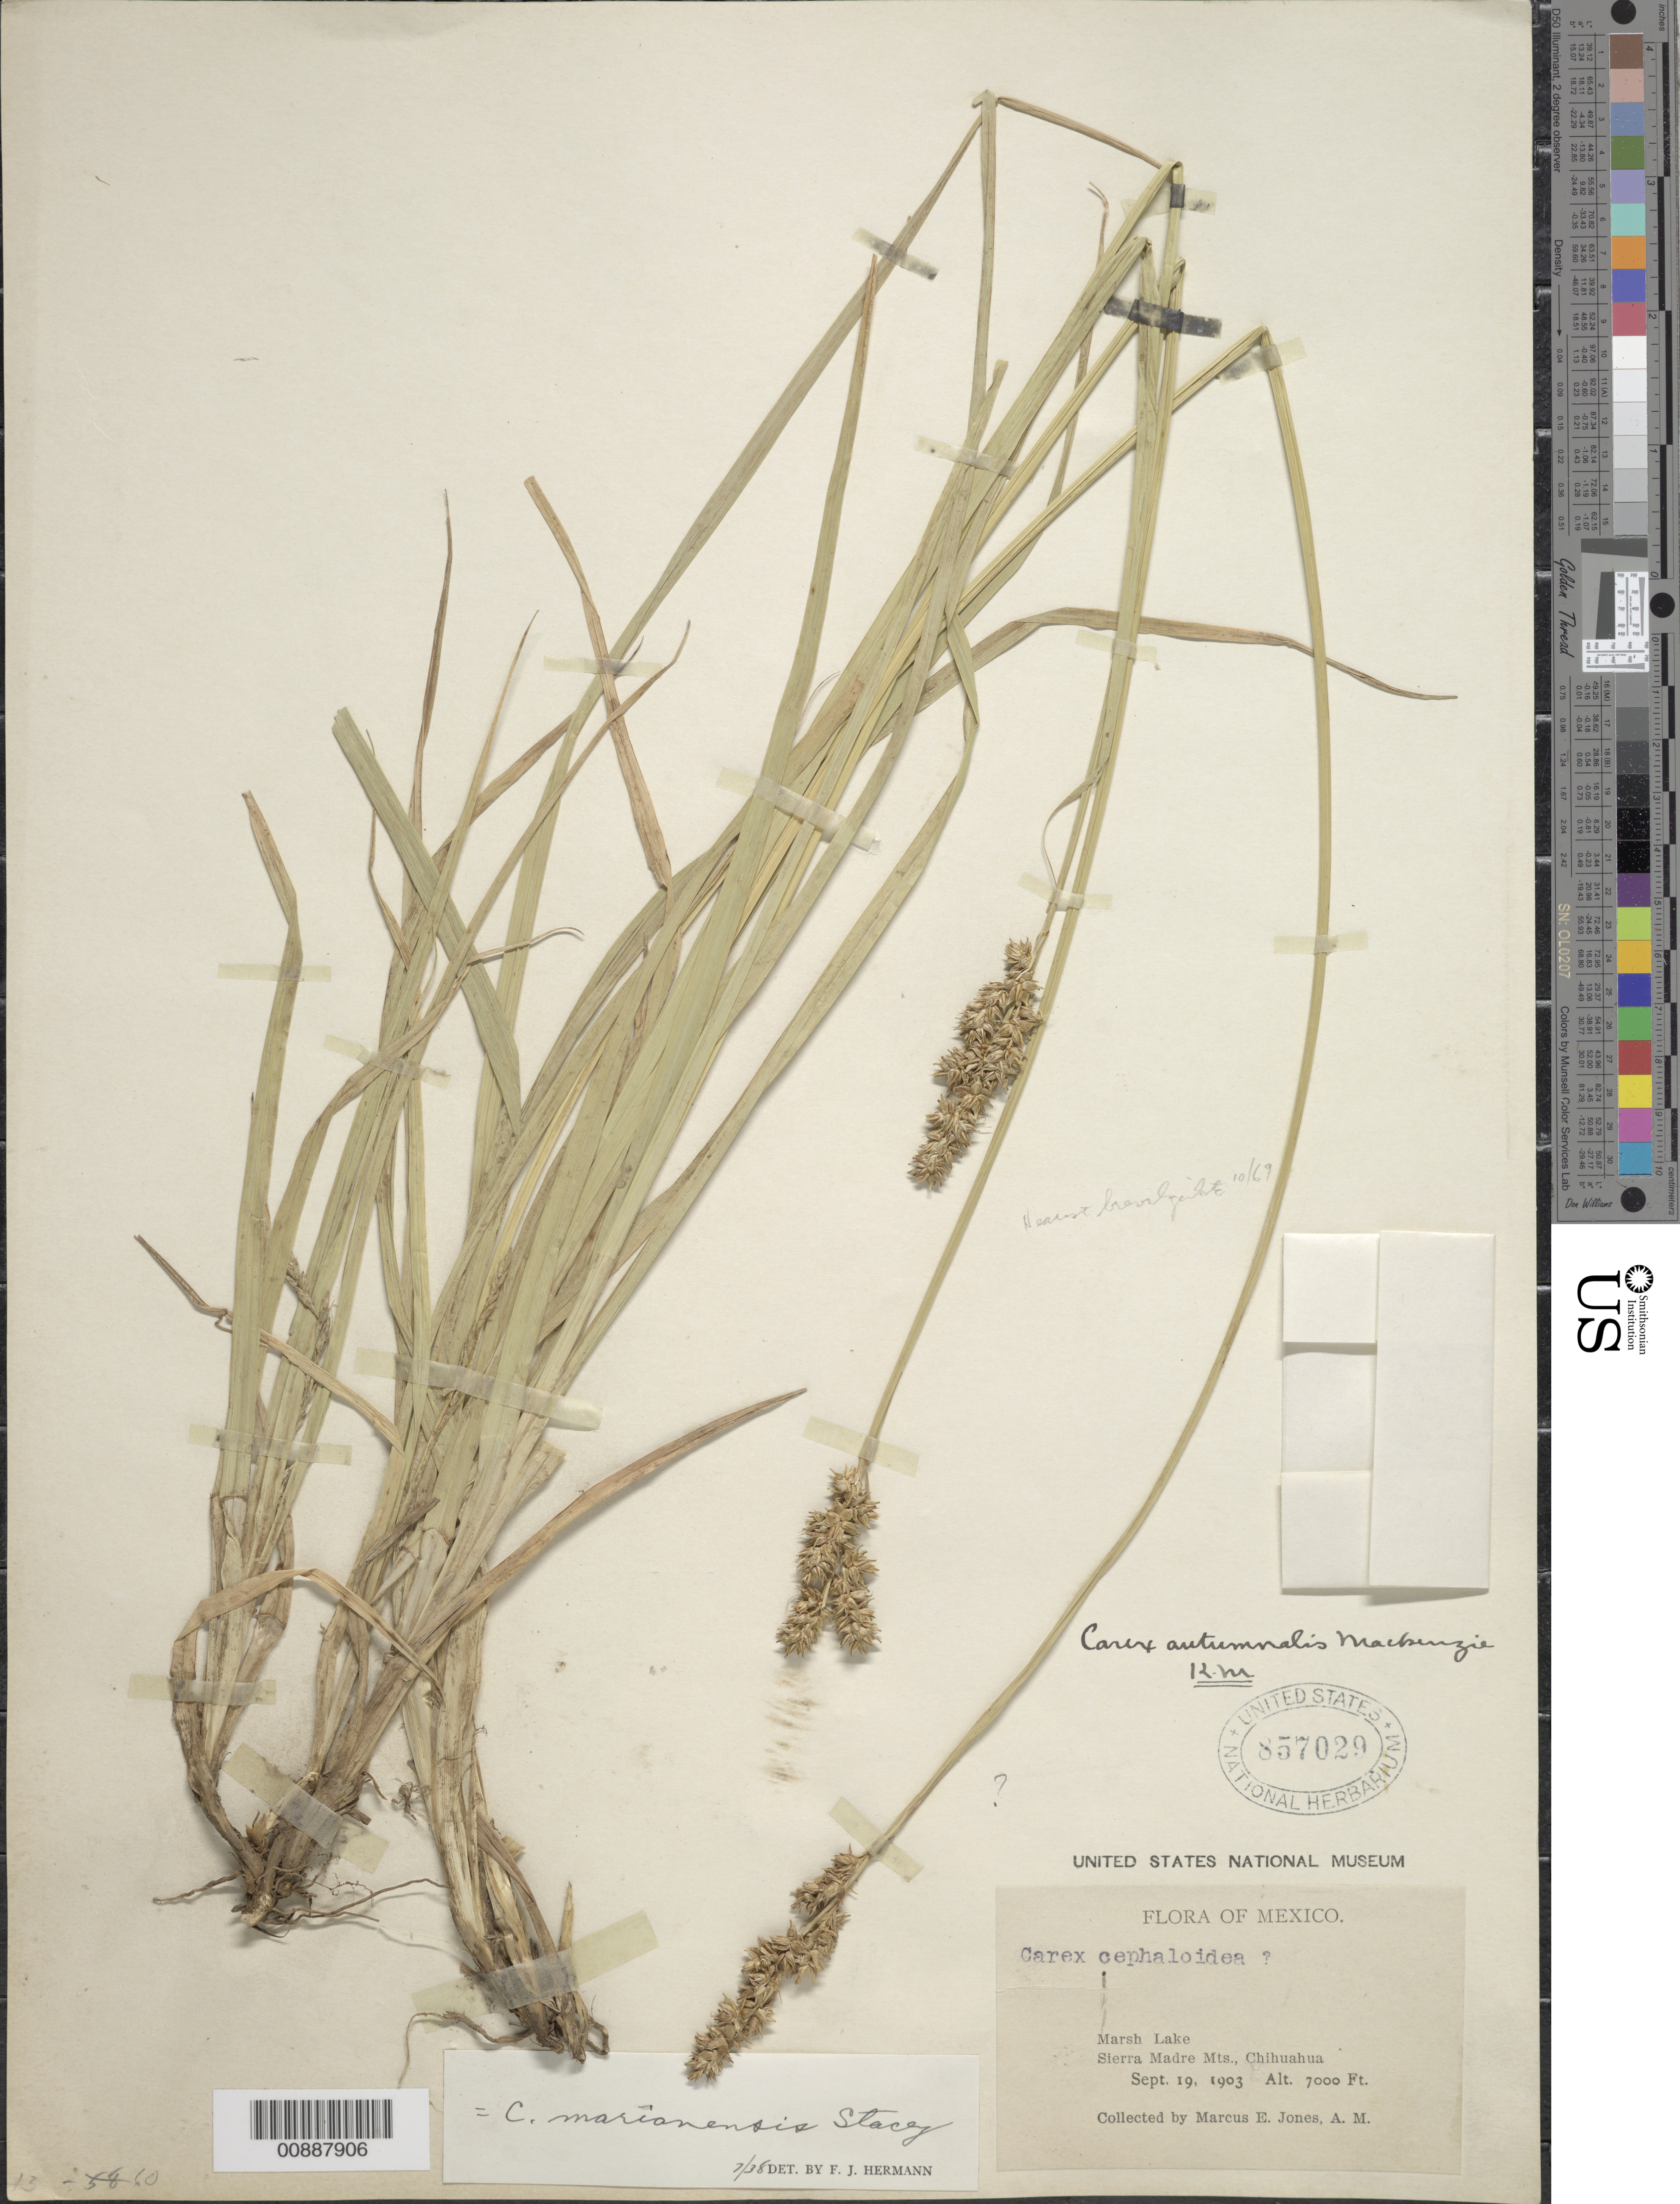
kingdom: Plantae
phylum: Tracheophyta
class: Liliopsida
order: Poales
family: Cyperaceae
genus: Carex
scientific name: Carex marianensis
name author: Stacey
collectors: M. E. Jones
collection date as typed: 19 Sep 1903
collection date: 1903-09-19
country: Mexico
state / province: Chihuahua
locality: Marsh Lake, Sierra Madre Mts., Chihuahua.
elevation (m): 2134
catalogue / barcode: US 857029